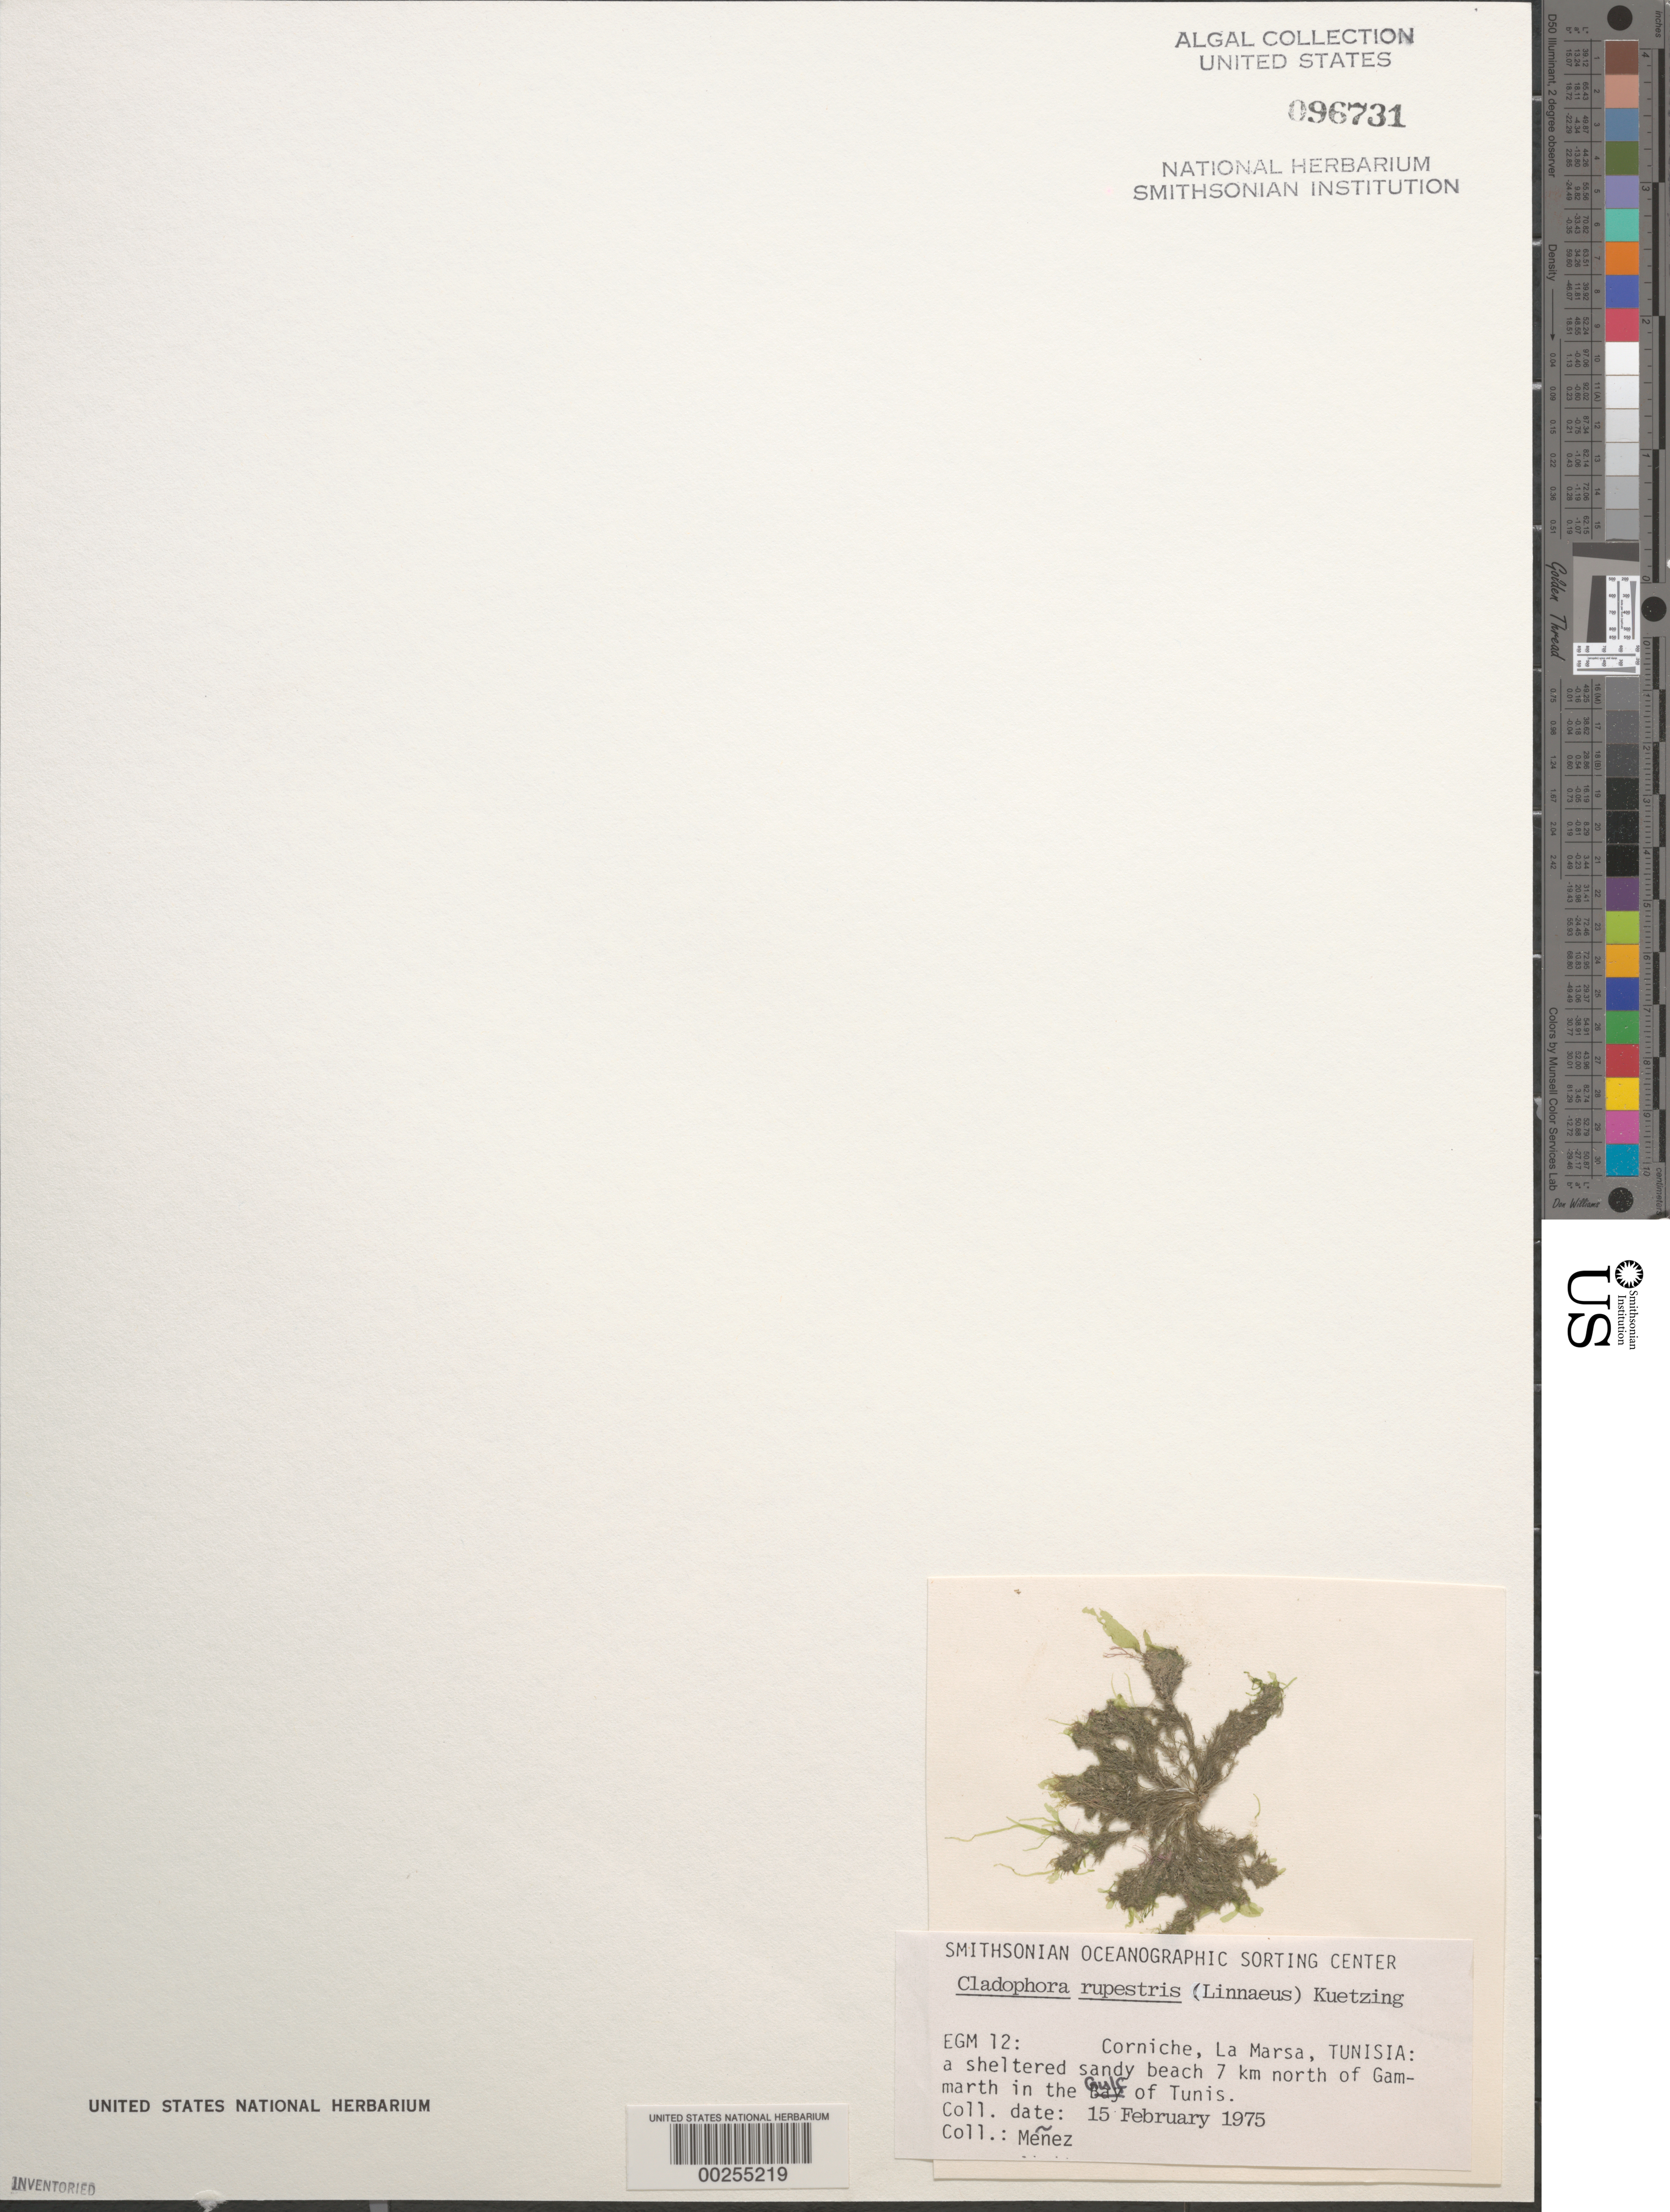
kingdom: Plantae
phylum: Chlorophyta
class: Ulvophyceae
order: Cladophorales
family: Cladophoraceae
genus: Cladophora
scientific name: Cladophora rupestris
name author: (Roth) Kütz.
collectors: Meñez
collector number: EGM 12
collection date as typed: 15 Feb 1975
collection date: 1975-02-15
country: Tunisia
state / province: Tunis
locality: Corniche, La Marsa, 7 km north of Gammarth, Gulf of Tunis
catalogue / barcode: US 96731